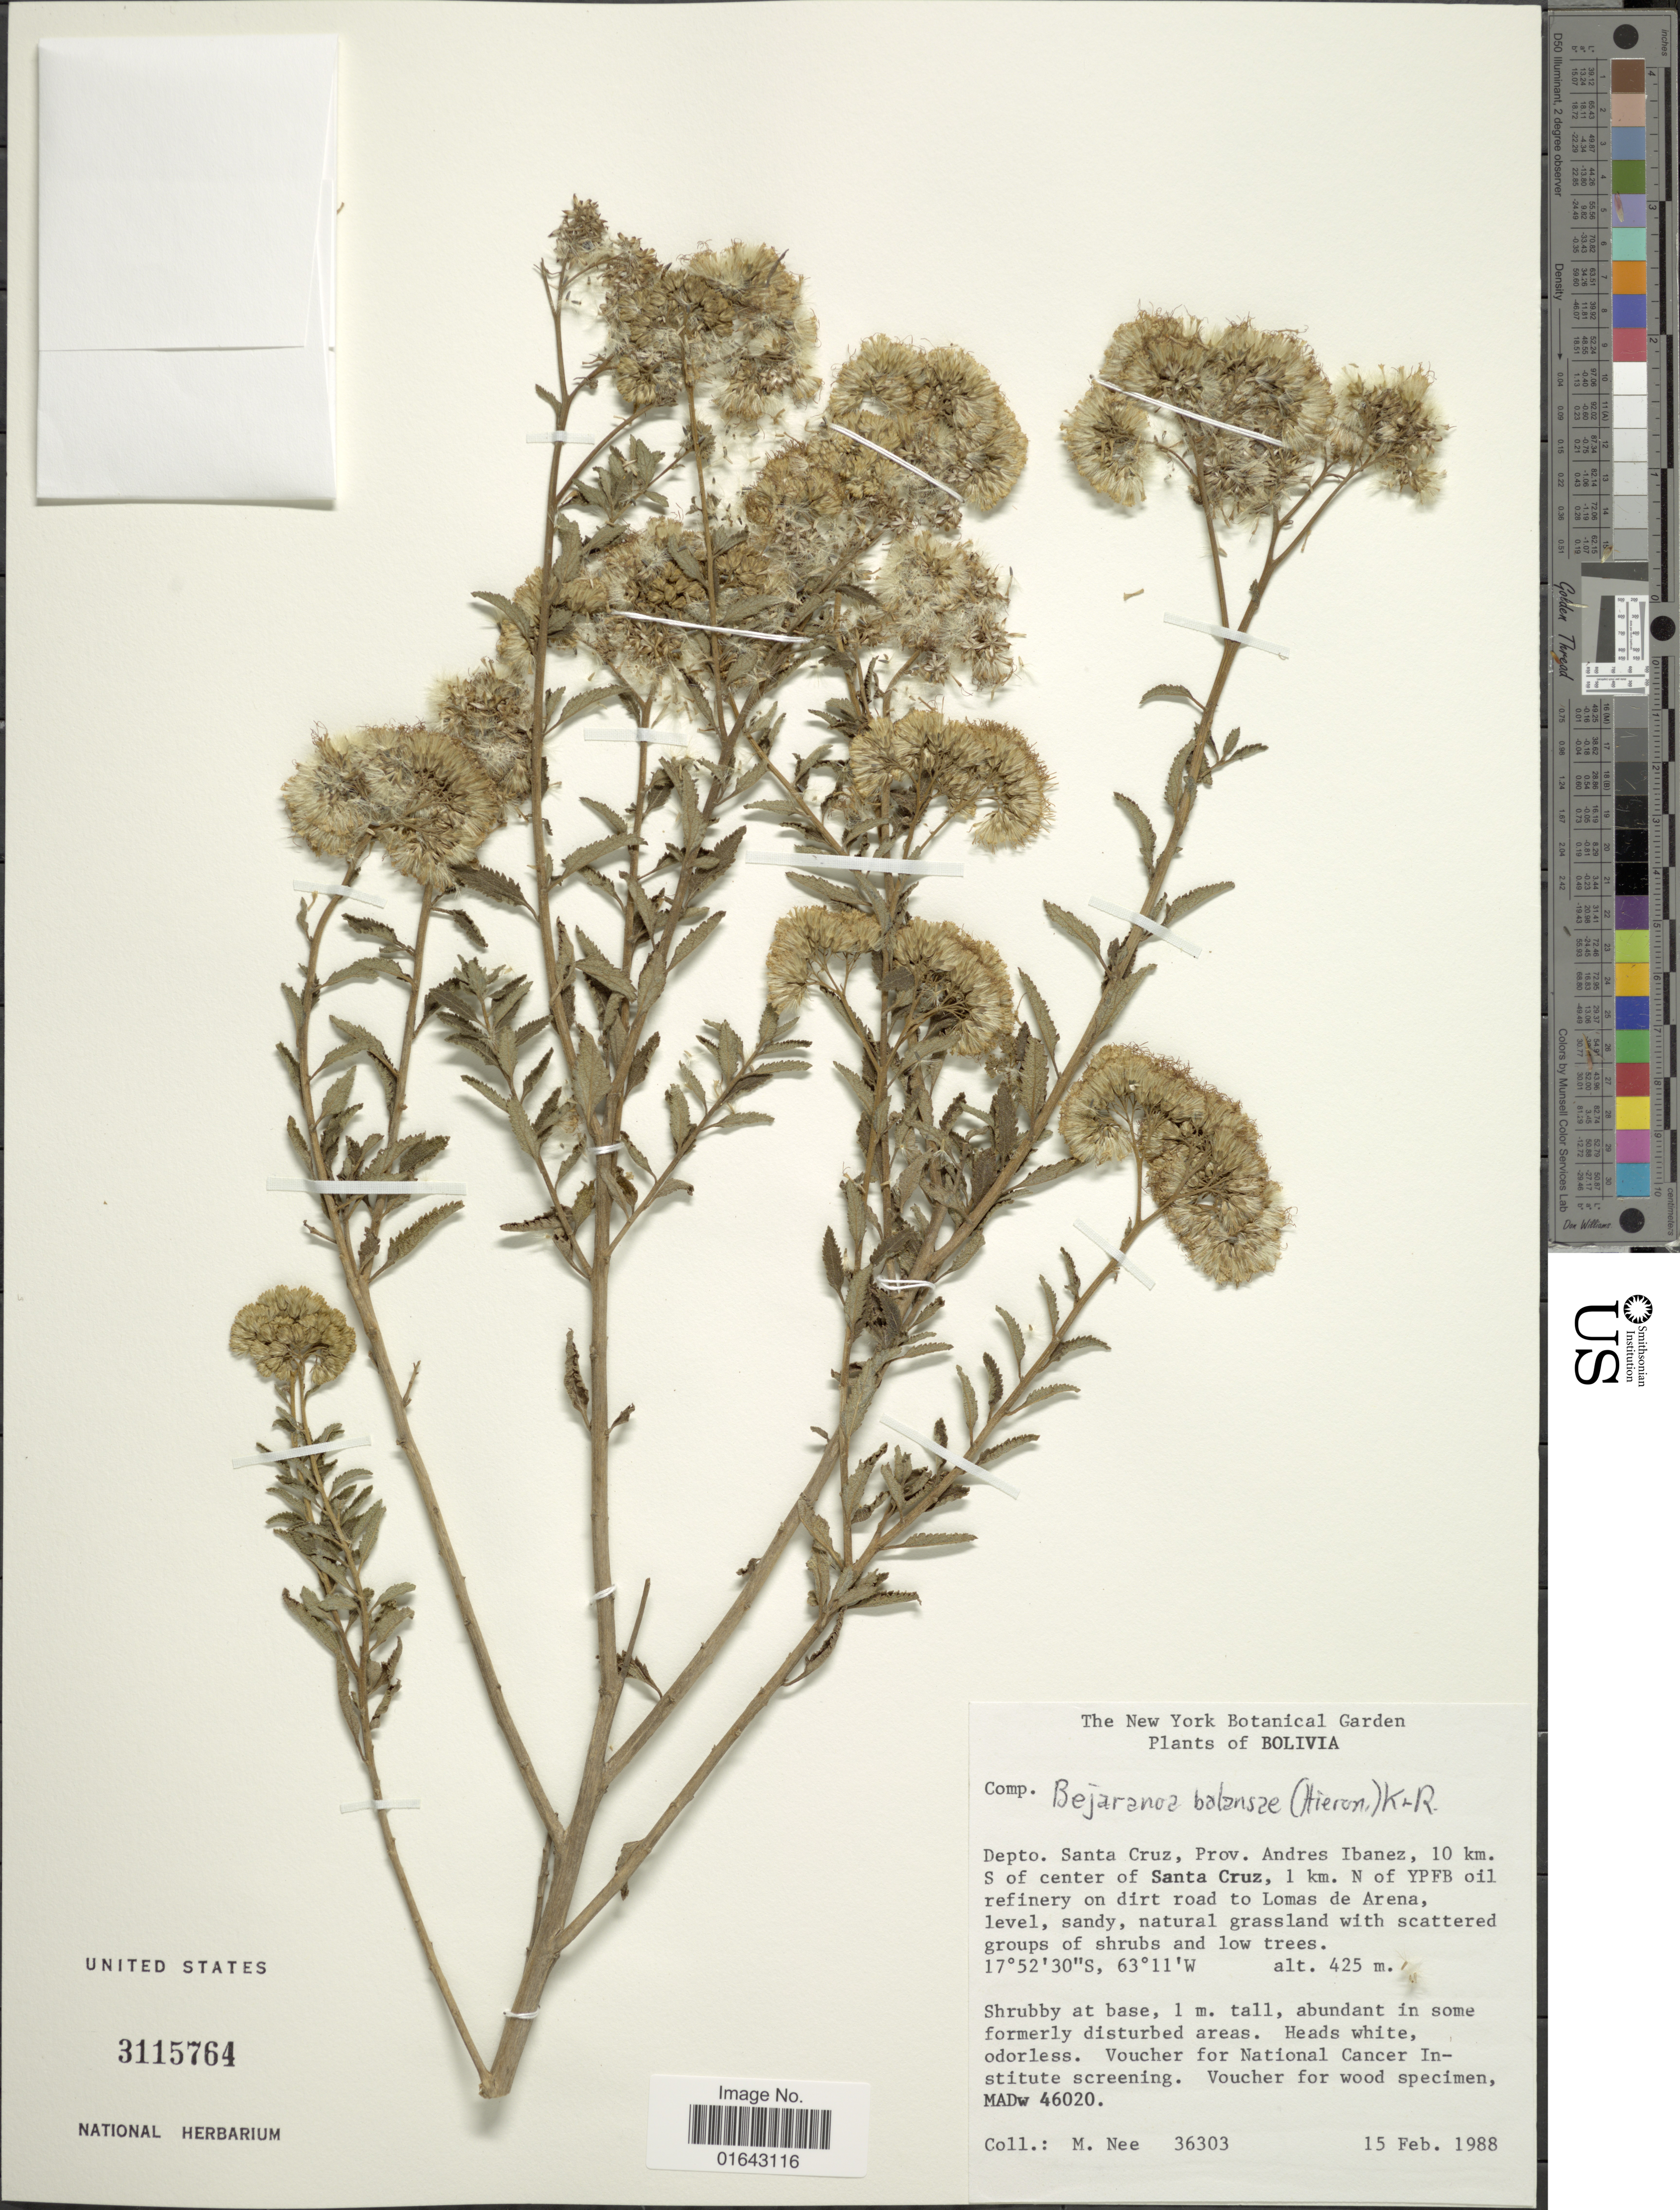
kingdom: Plantae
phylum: Tracheophyta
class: Magnoliopsida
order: Asterales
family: Asteraceae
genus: Bejaranoa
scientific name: Bejaranoa balansae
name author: (Hieron.) R.M. King & H. Rob.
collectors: M. Nee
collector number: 36303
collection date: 1988-02-15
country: Bolivia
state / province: Santa Cruz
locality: Depto. Santa Cruz, Prov. Andres Ibanez, 10 km. S of center of Santa Cruz, 1 km. N of YPFB oil refinery on dirt road to Lomas de Arena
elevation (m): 425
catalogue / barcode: US 3115764